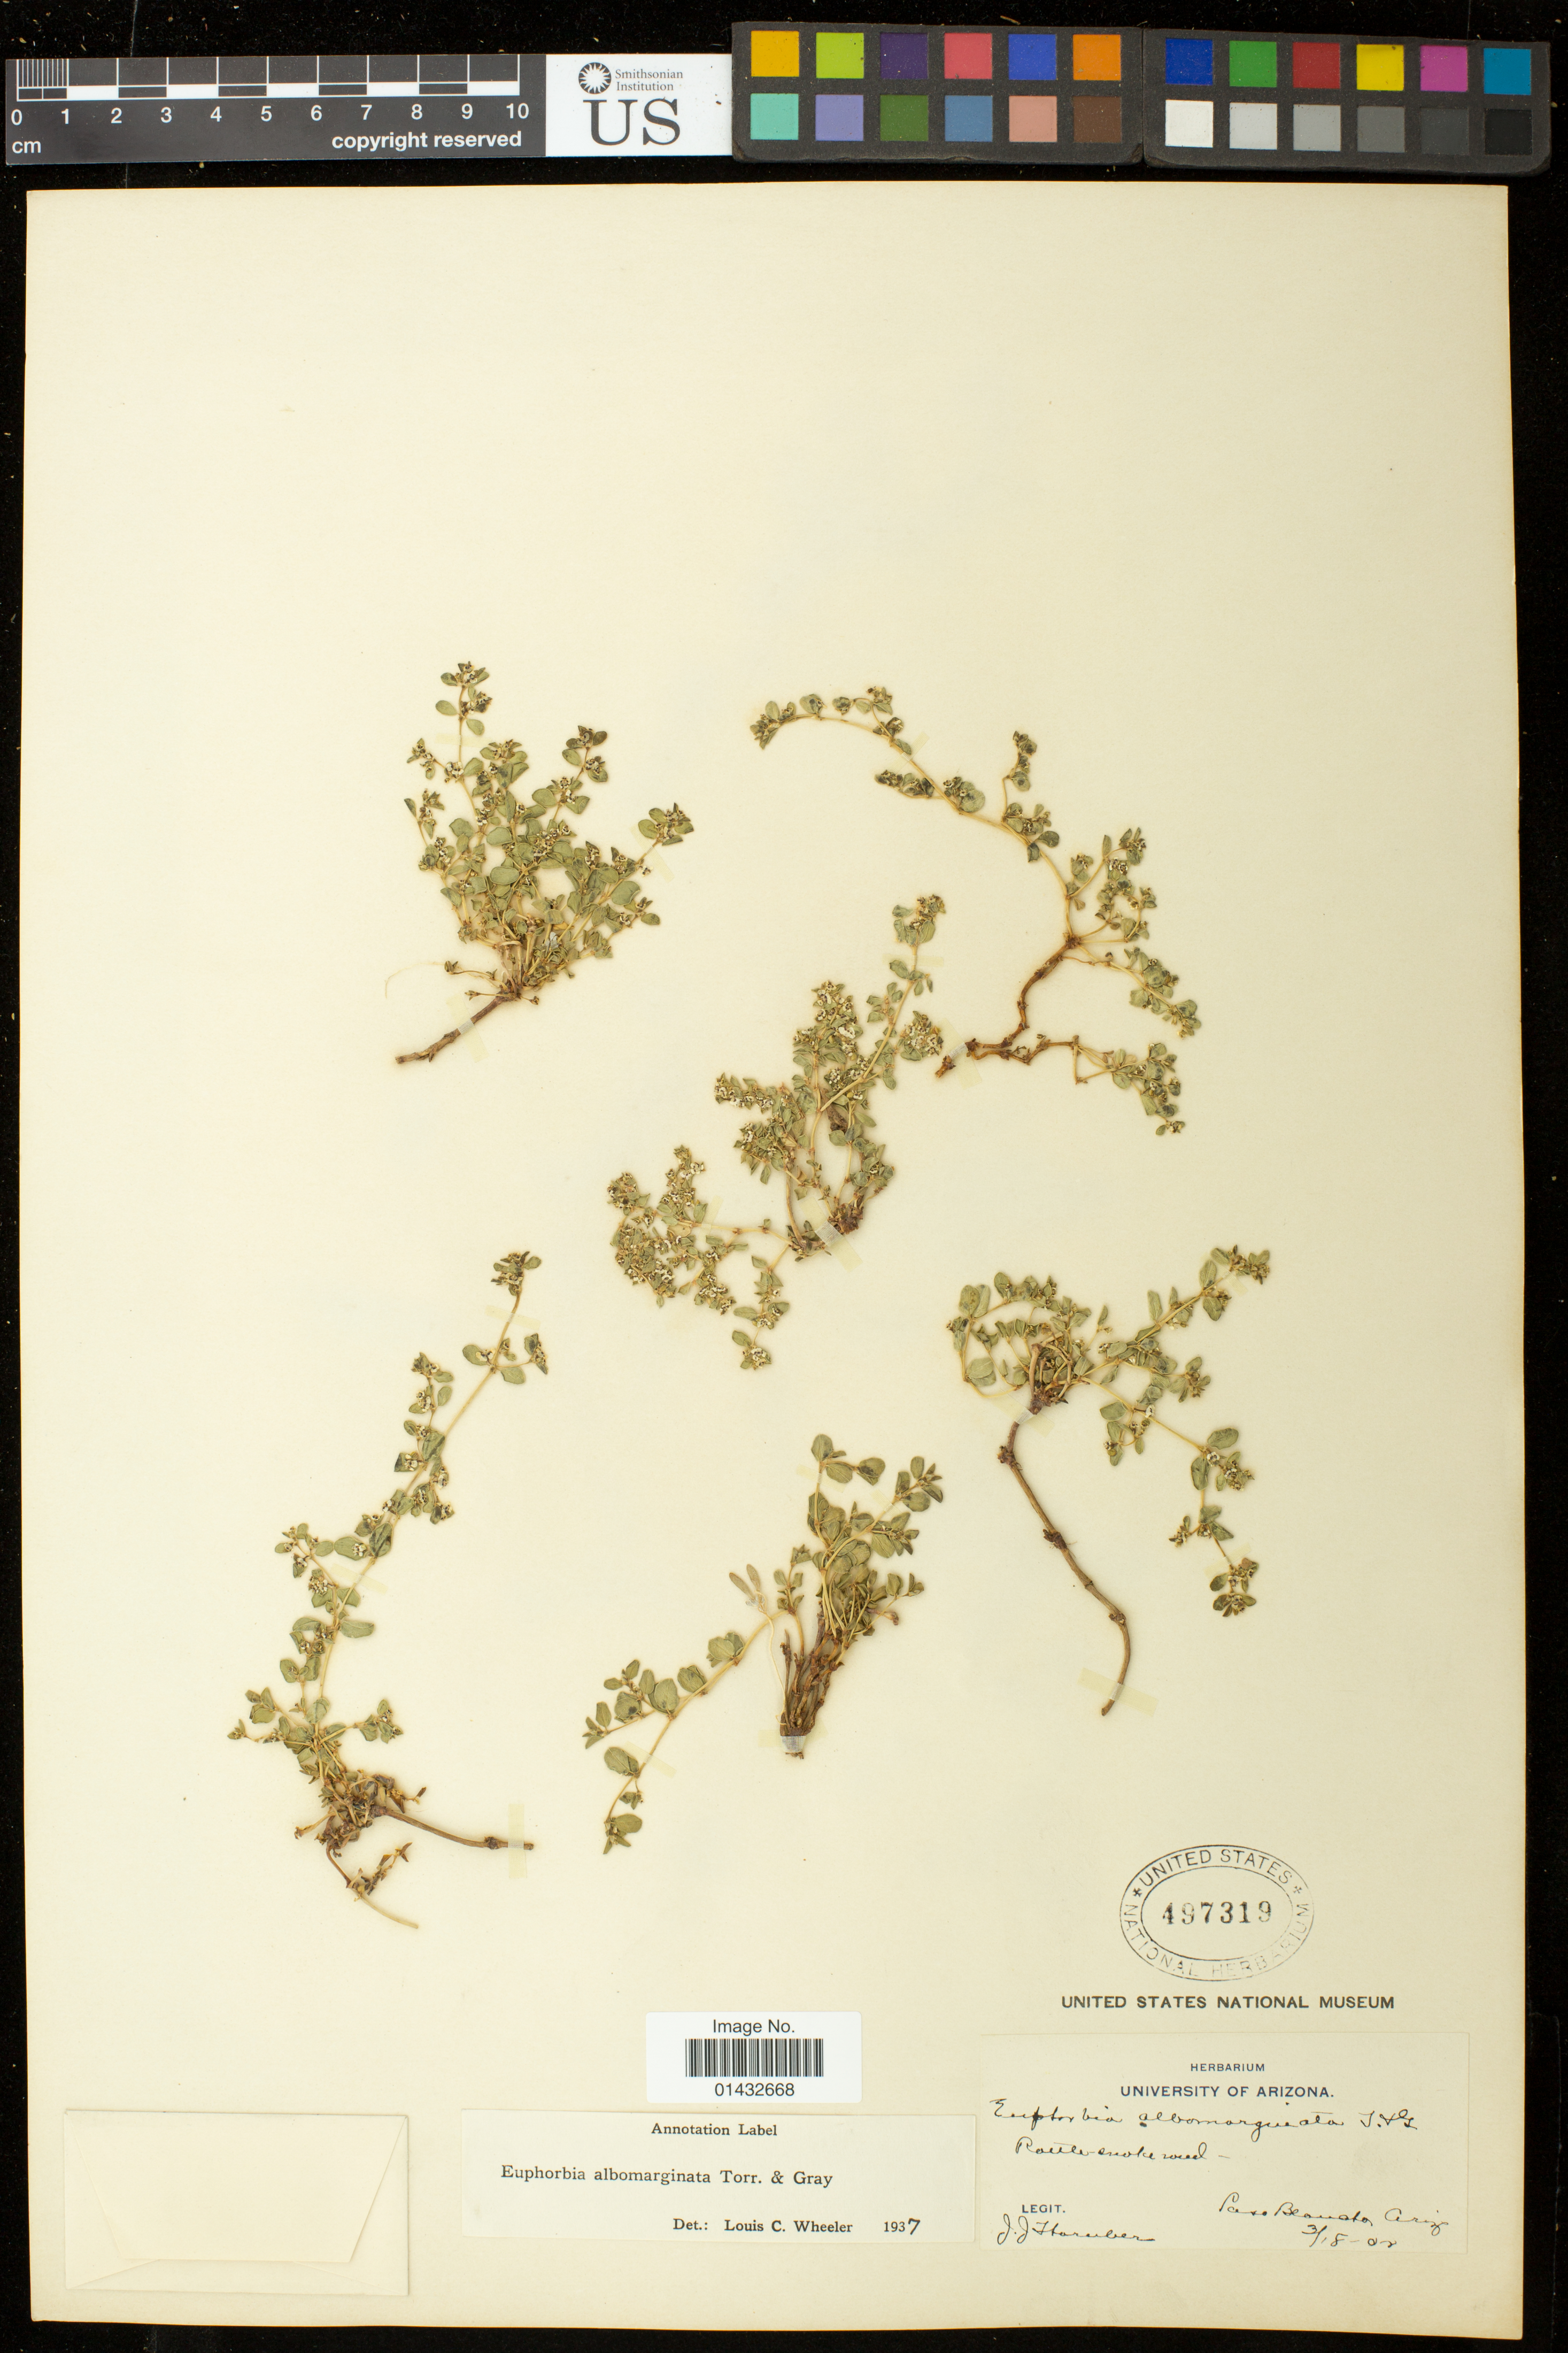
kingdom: Plantae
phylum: Tracheophyta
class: Magnoliopsida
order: Malpighiales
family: Euphorbiaceae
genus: Euphorbia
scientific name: Euphorbia albomarginata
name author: Torr. & A. Gray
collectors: J. Thornber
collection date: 1902-03-18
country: United States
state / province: Arizona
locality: Casa Blancha [Blanca]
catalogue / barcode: US 497319